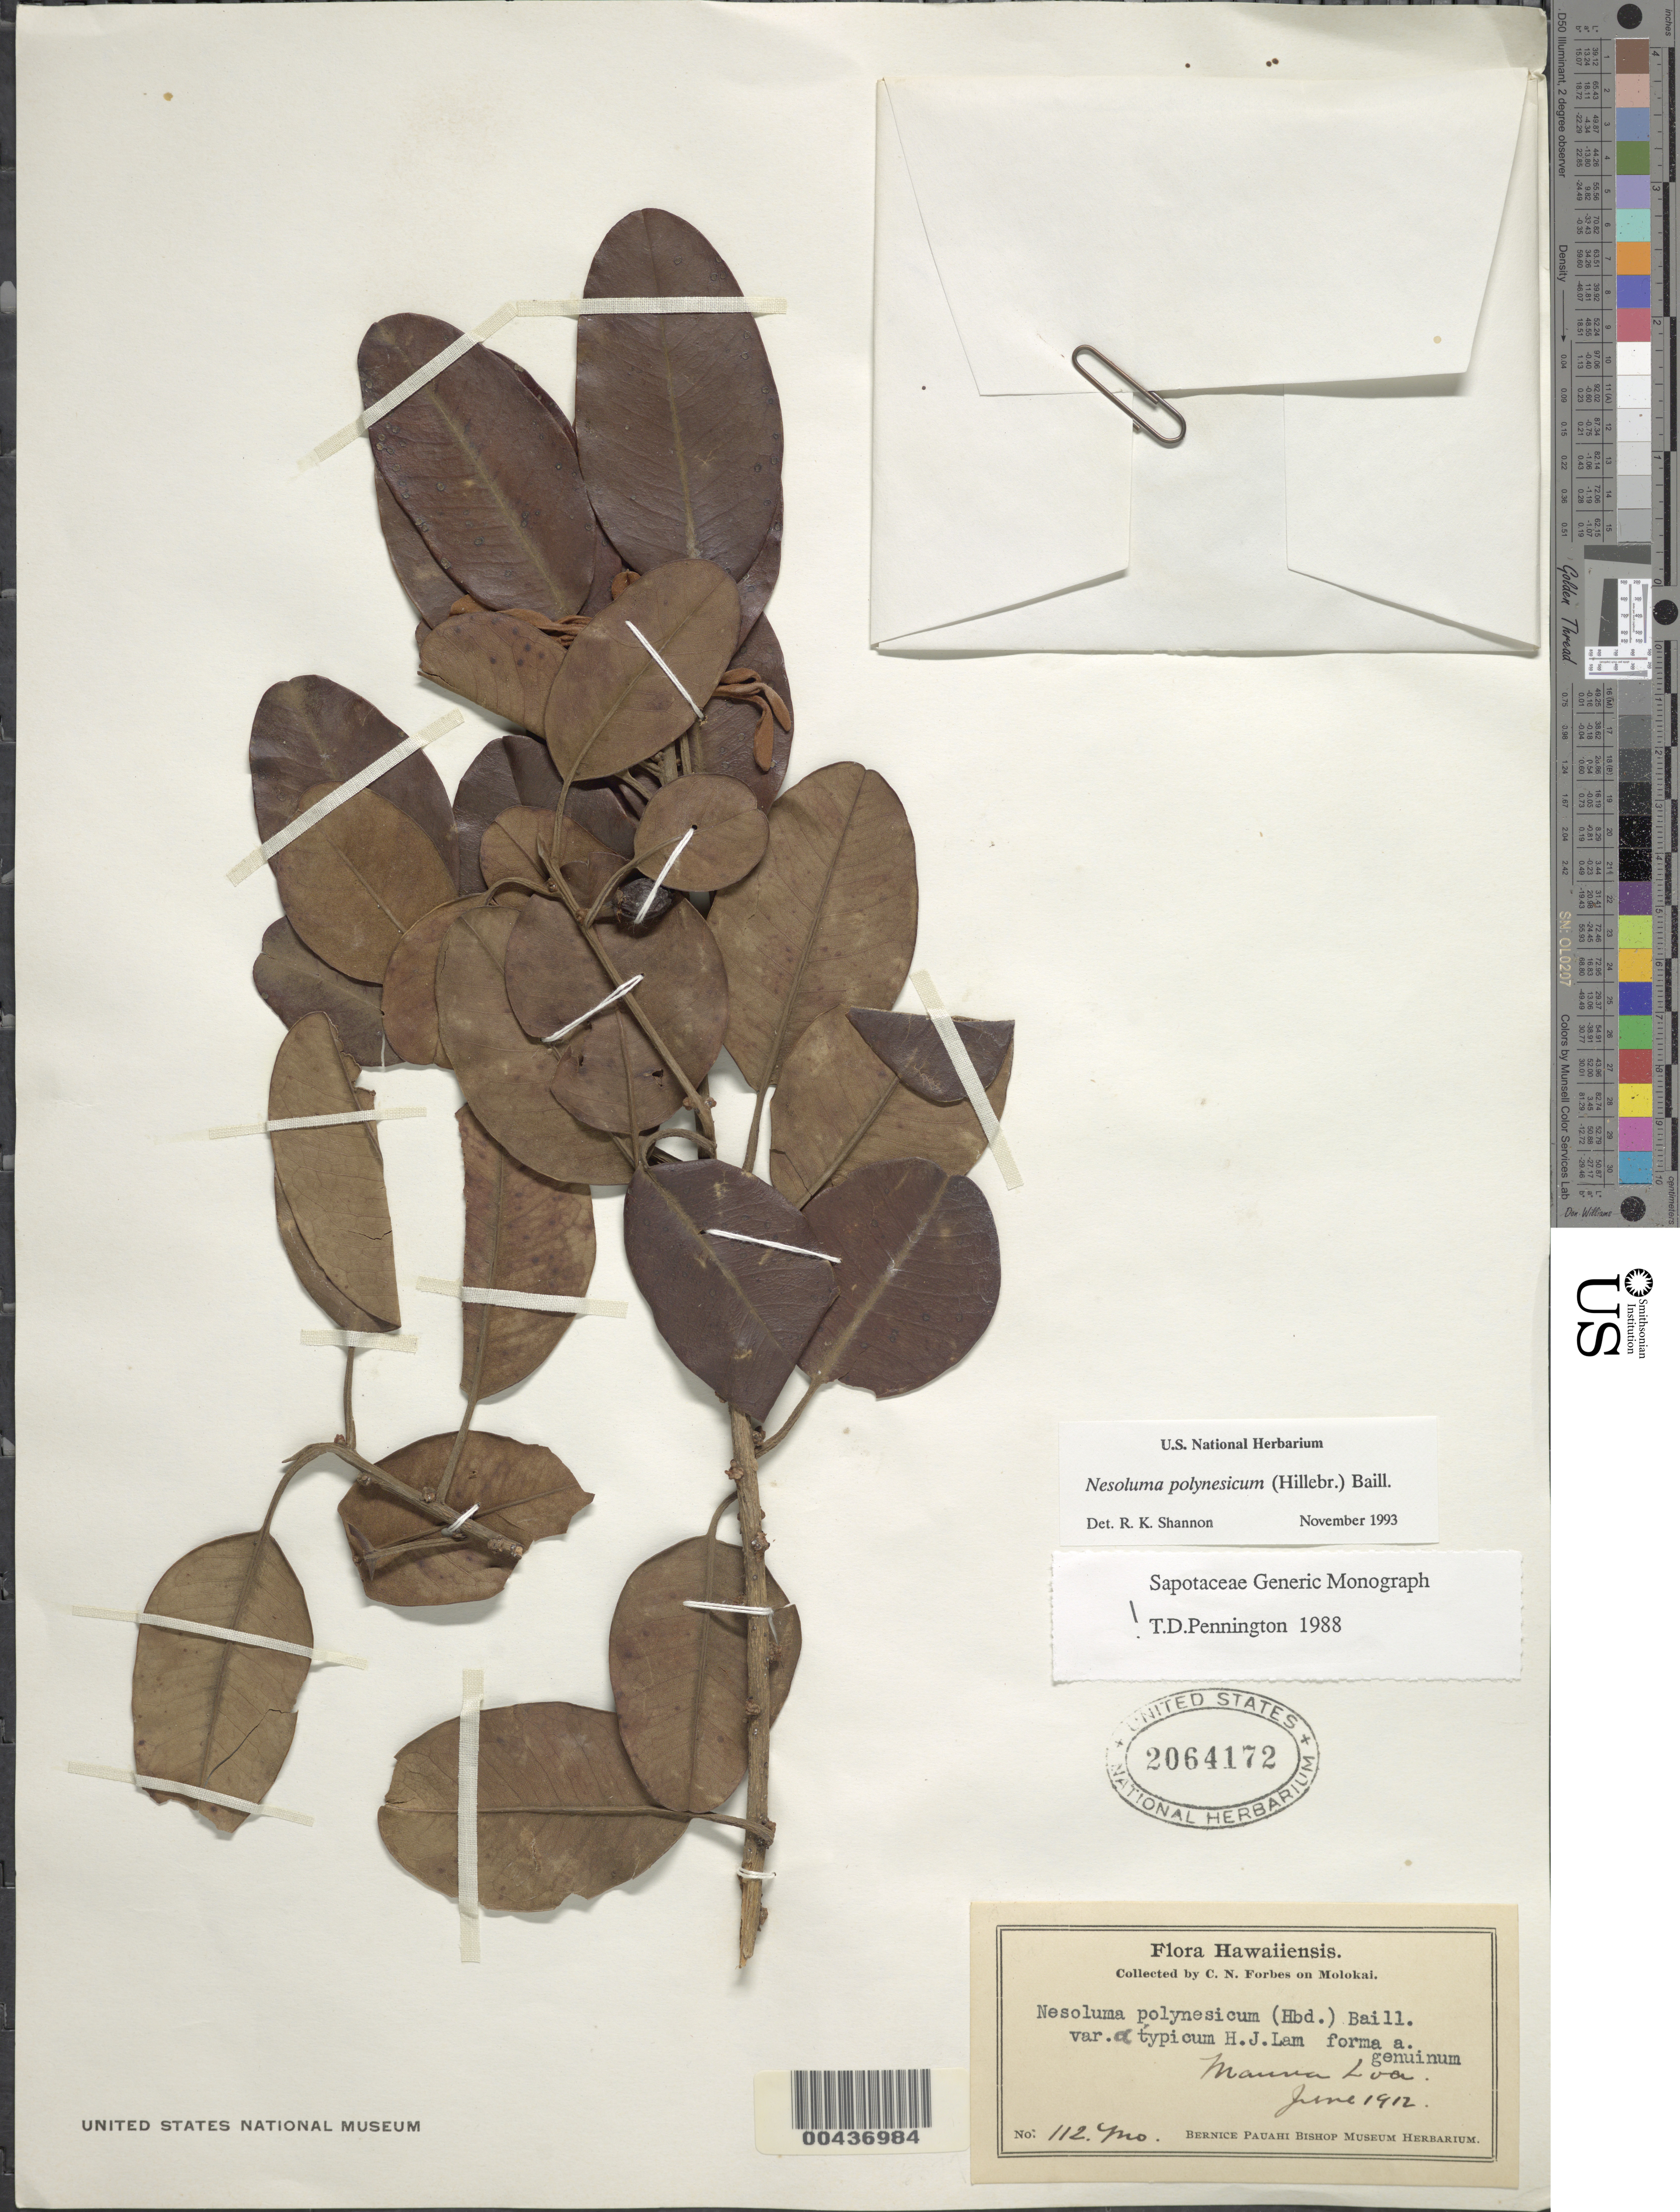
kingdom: Plantae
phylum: Tracheophyta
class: Magnoliopsida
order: Ericales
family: Sapotaceae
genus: Sideroxylon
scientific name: Sideroxylon polynesicum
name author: (Hillebr.) Smedmark & Anderb.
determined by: Wagner, W. L., (BOT), Smithsonian Institution - National Museum of Natural History (UNITED STATES)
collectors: C. N. Forbes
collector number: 112.Mo.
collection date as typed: Jun 1912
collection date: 1912-06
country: United States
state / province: Hawaii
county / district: Maui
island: Moloka'i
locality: Maunaloa, Molokai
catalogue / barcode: US 2064172